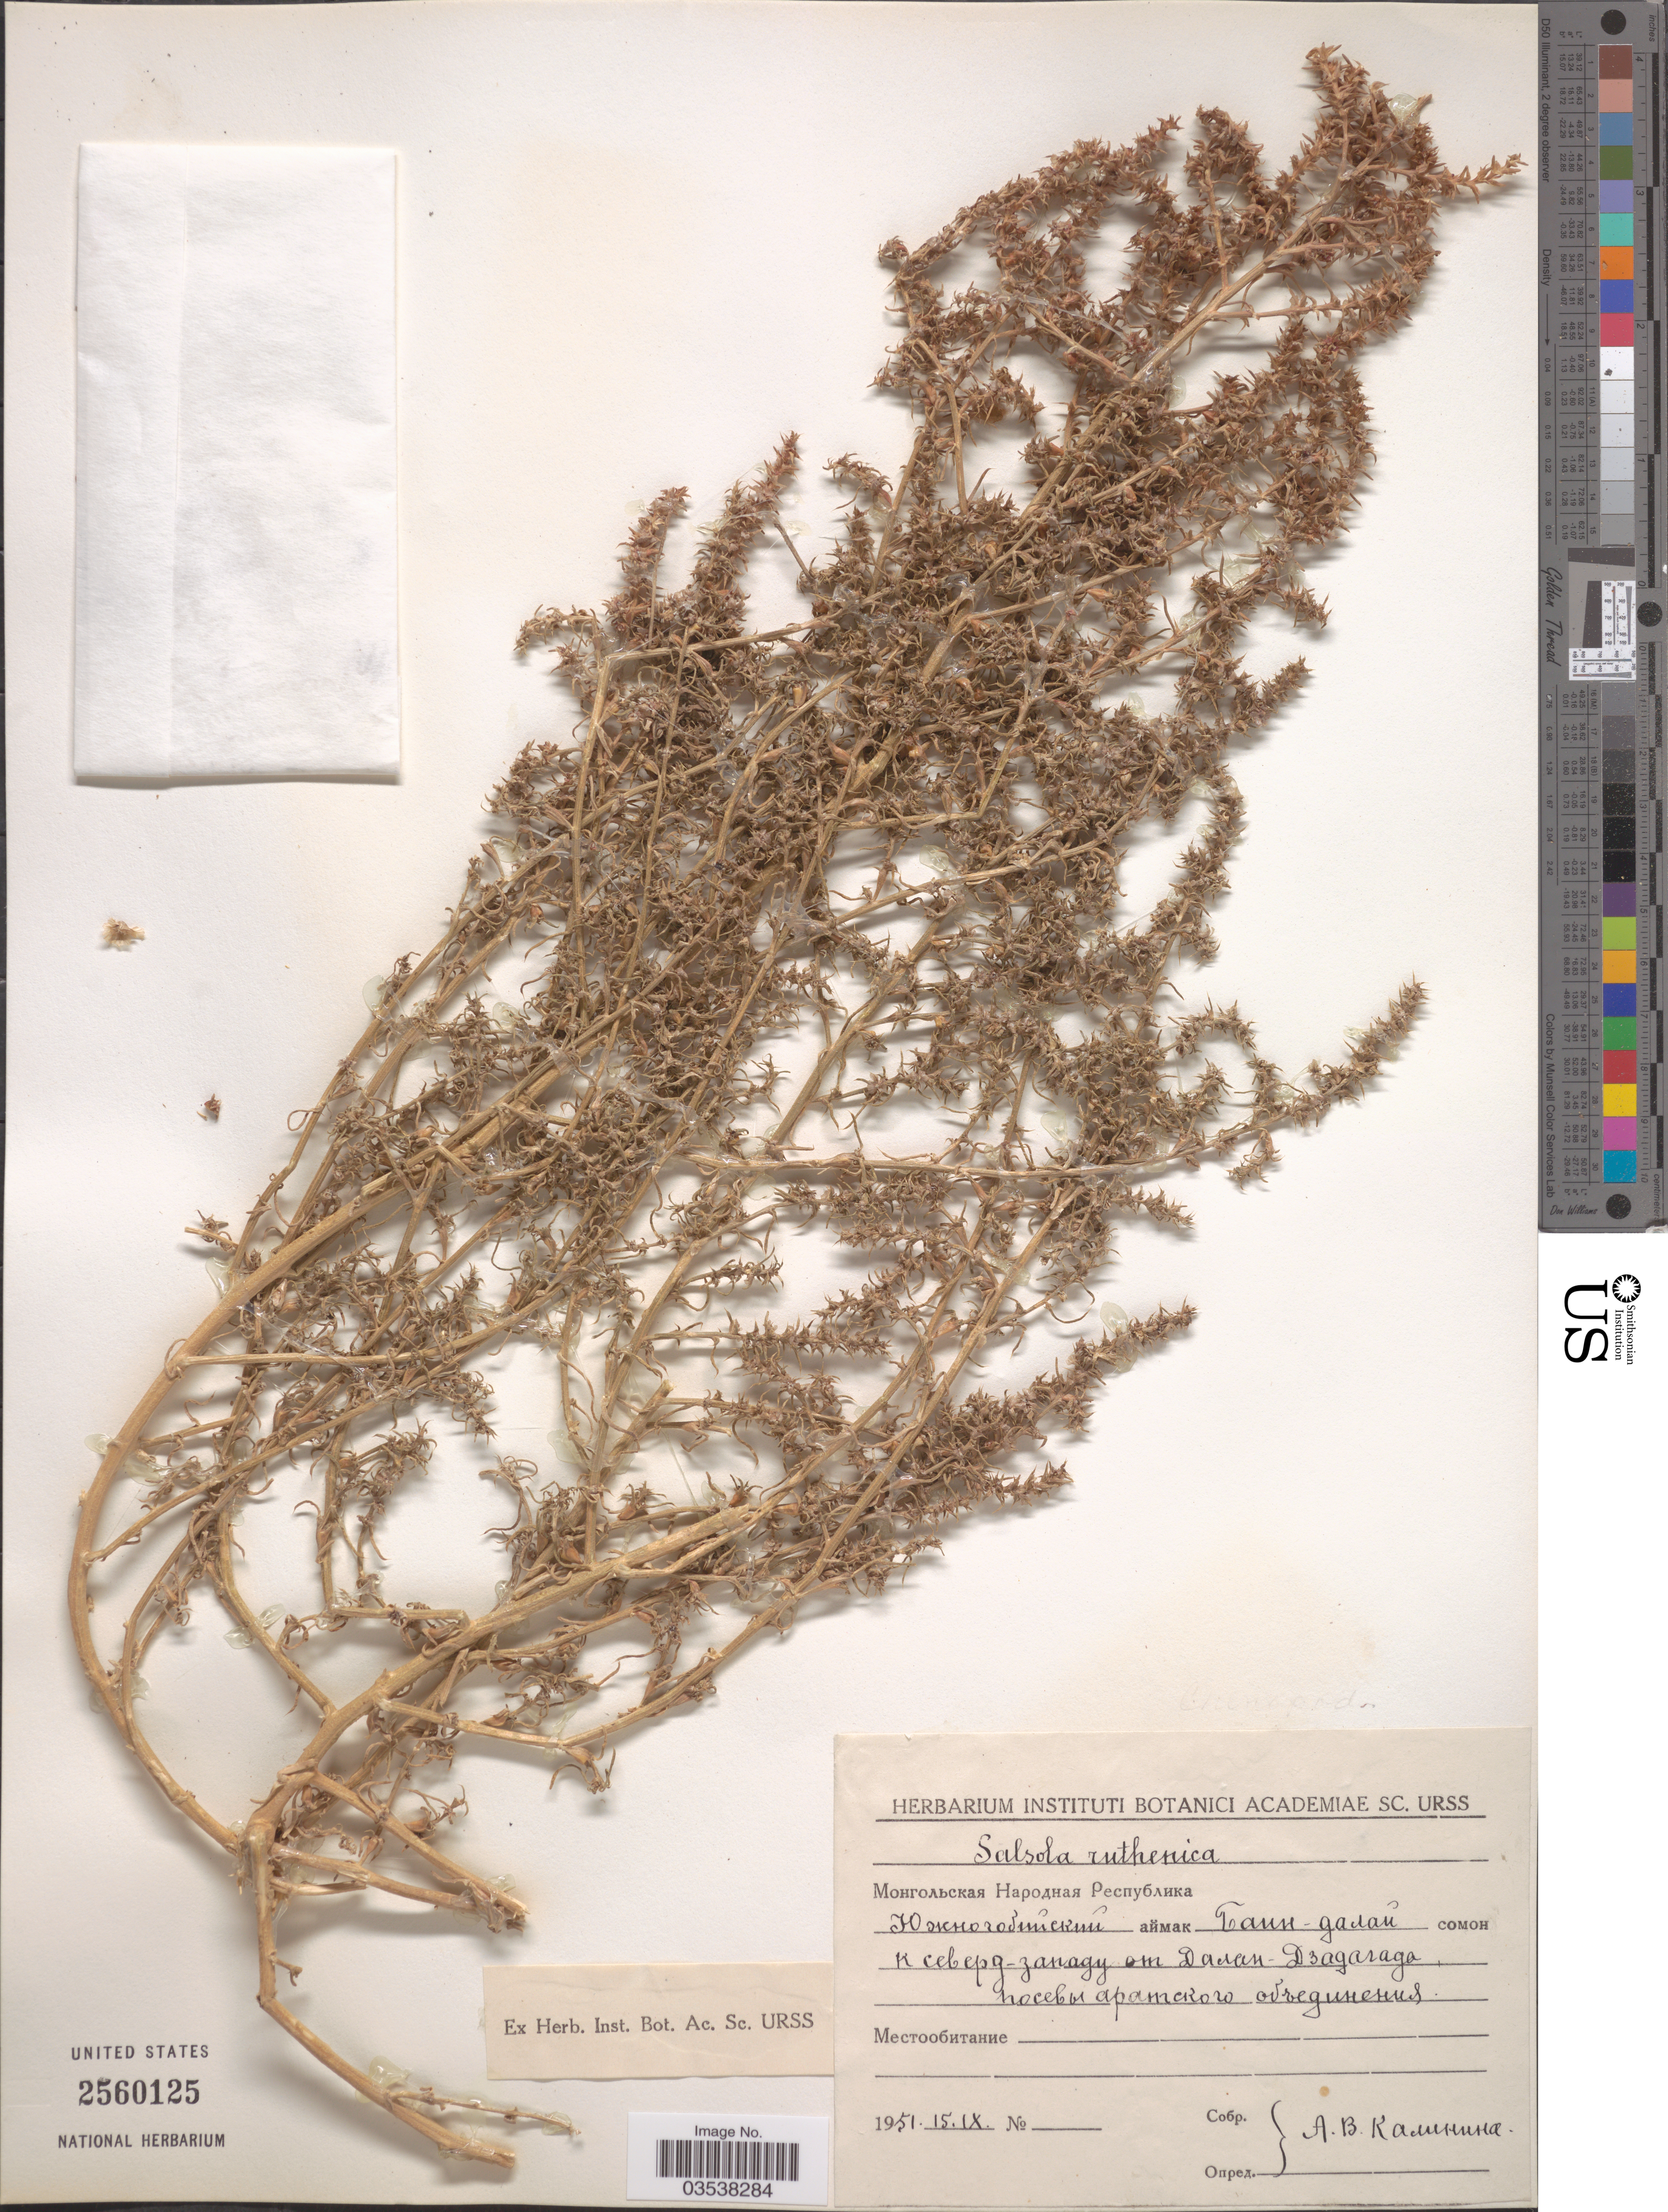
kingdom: Plantae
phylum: Tracheophyta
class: Magnoliopsida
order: Caryophyllales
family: Amaranthaceae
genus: Salsola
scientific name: Salsola tragus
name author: L.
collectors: A. Kalinina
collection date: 1951-09-15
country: Mongolia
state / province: Omnogovi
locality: Bayandalai, NW of Dalan-Dzadagada.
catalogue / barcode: US 2560125